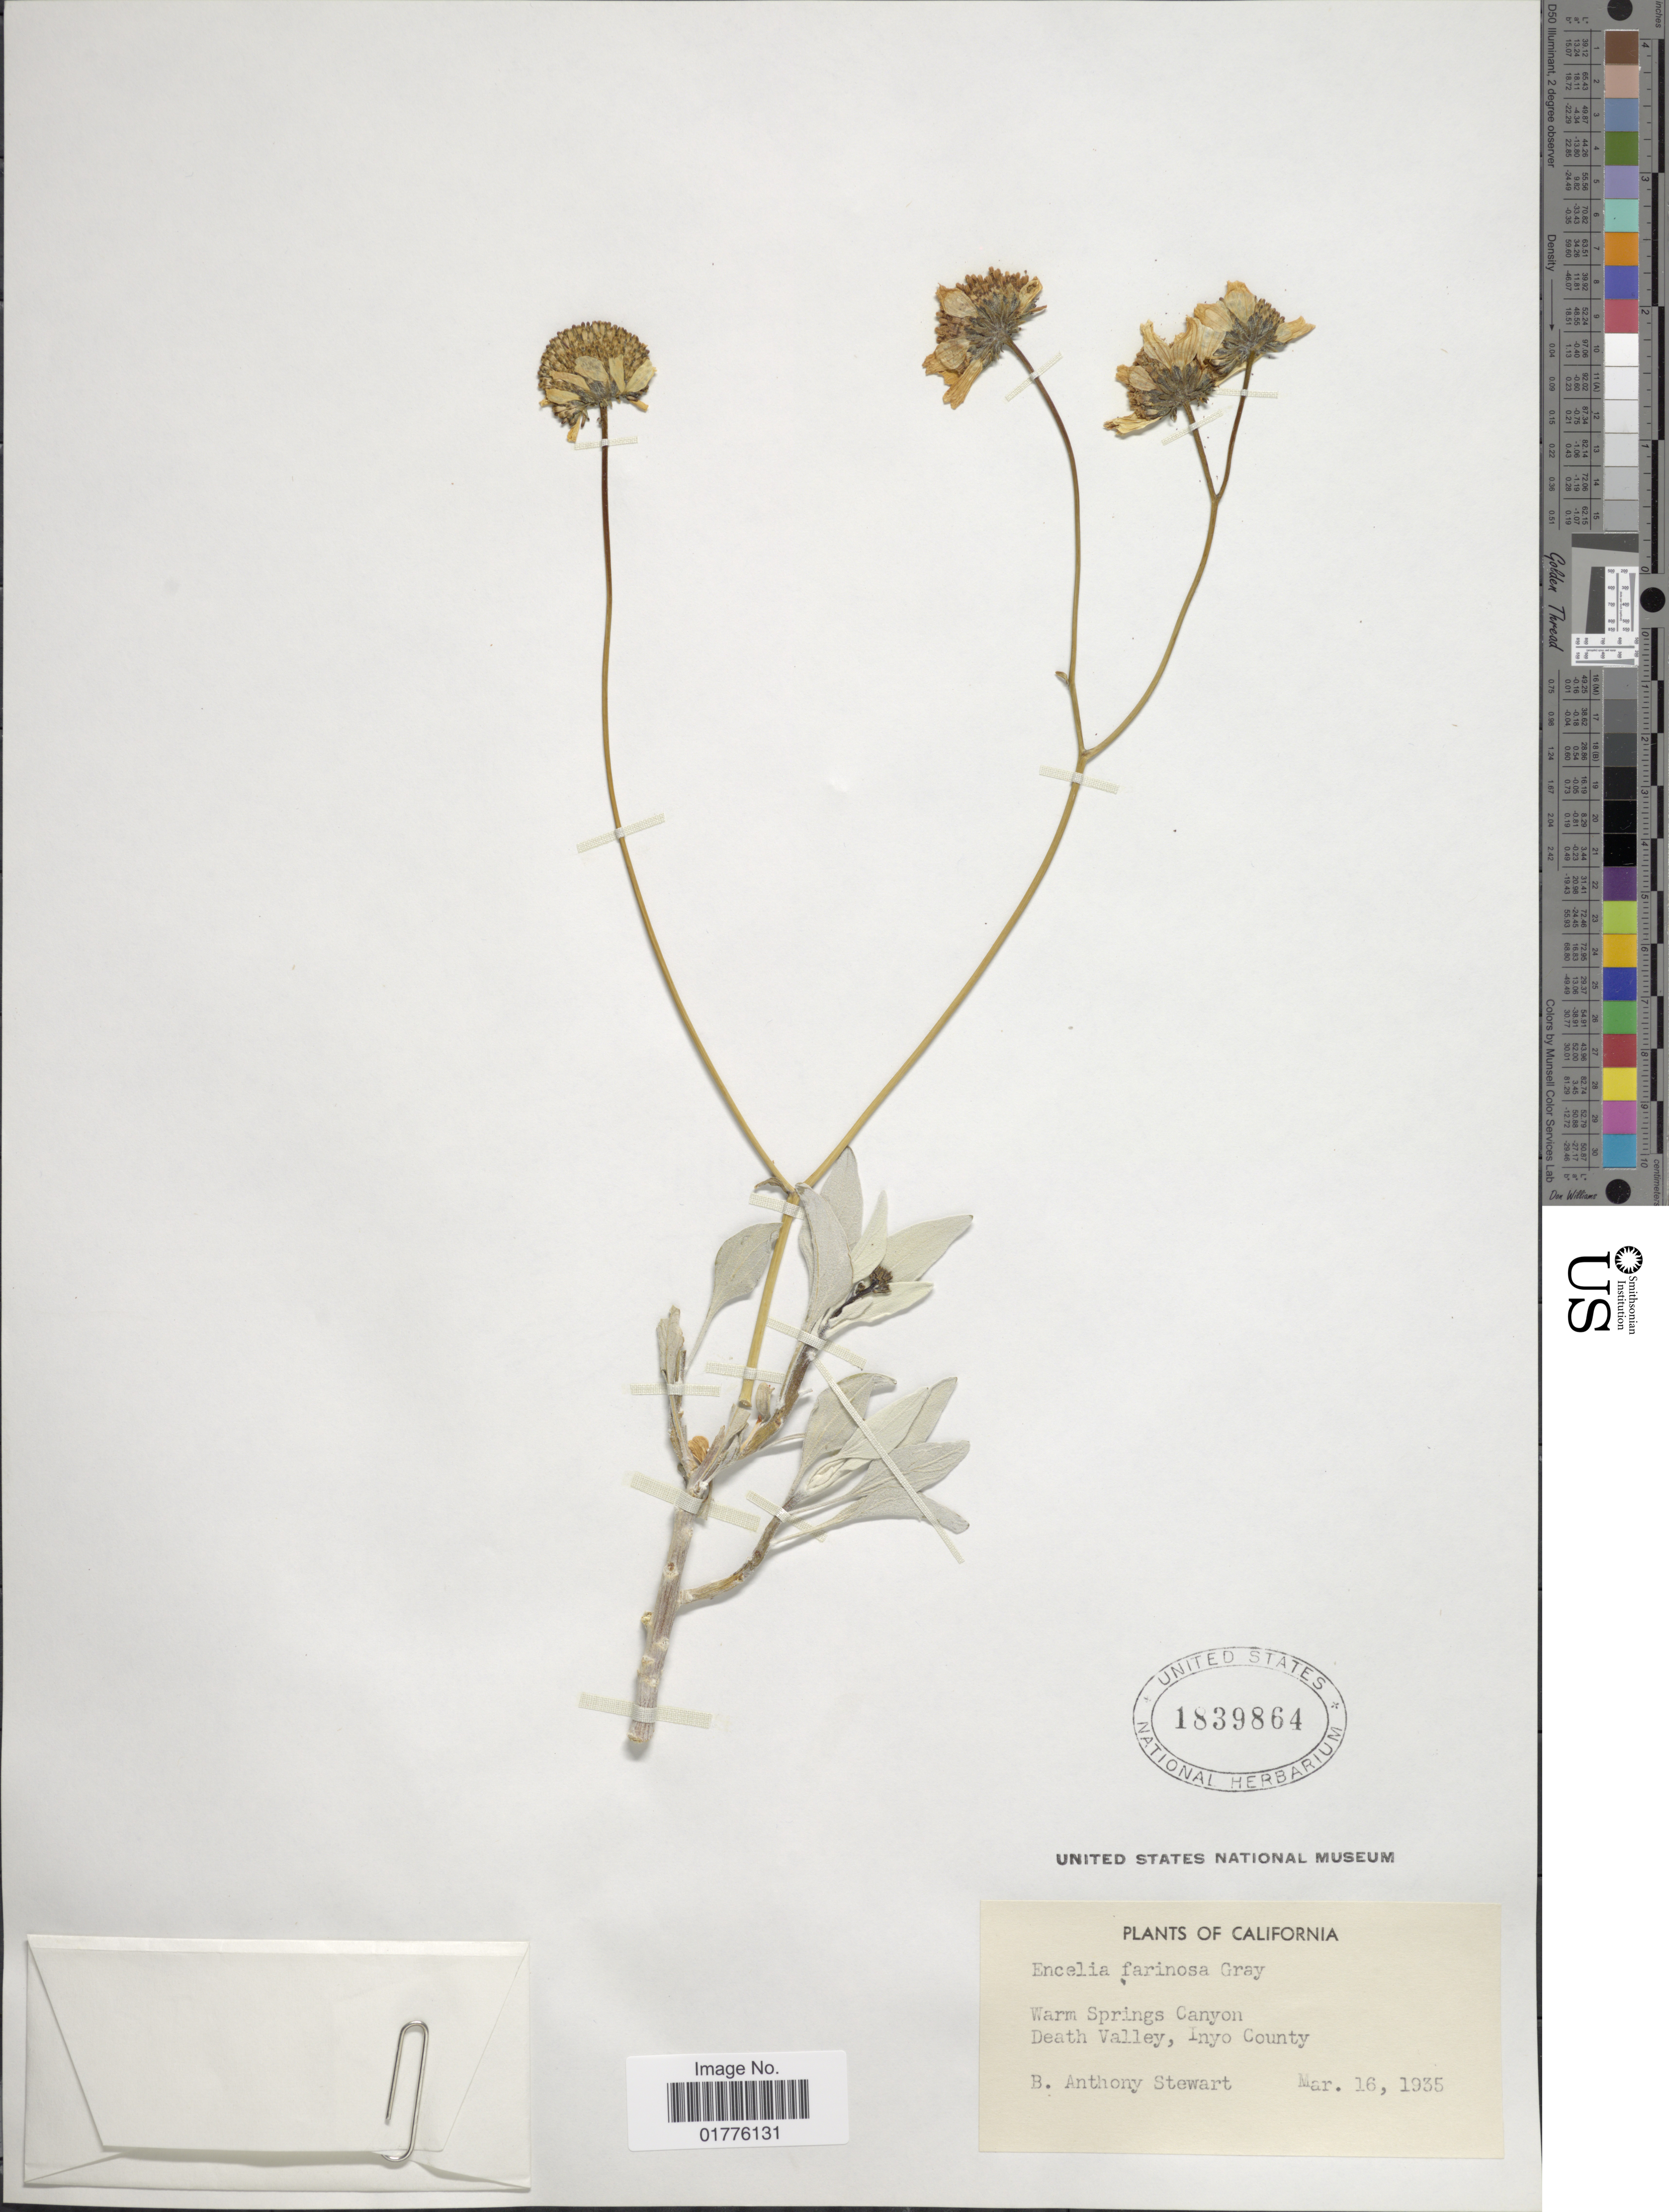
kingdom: Plantae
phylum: Tracheophyta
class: Magnoliopsida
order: Asterales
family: Asteraceae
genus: Encelia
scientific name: Encelia farinosa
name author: A. Gray ex Torr. in Emory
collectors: B. Stewart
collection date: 1935-03-16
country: United States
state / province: California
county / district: Inyo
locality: California. Warm Springs Canyon. Death Valley, Inyo County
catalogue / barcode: US 1839864